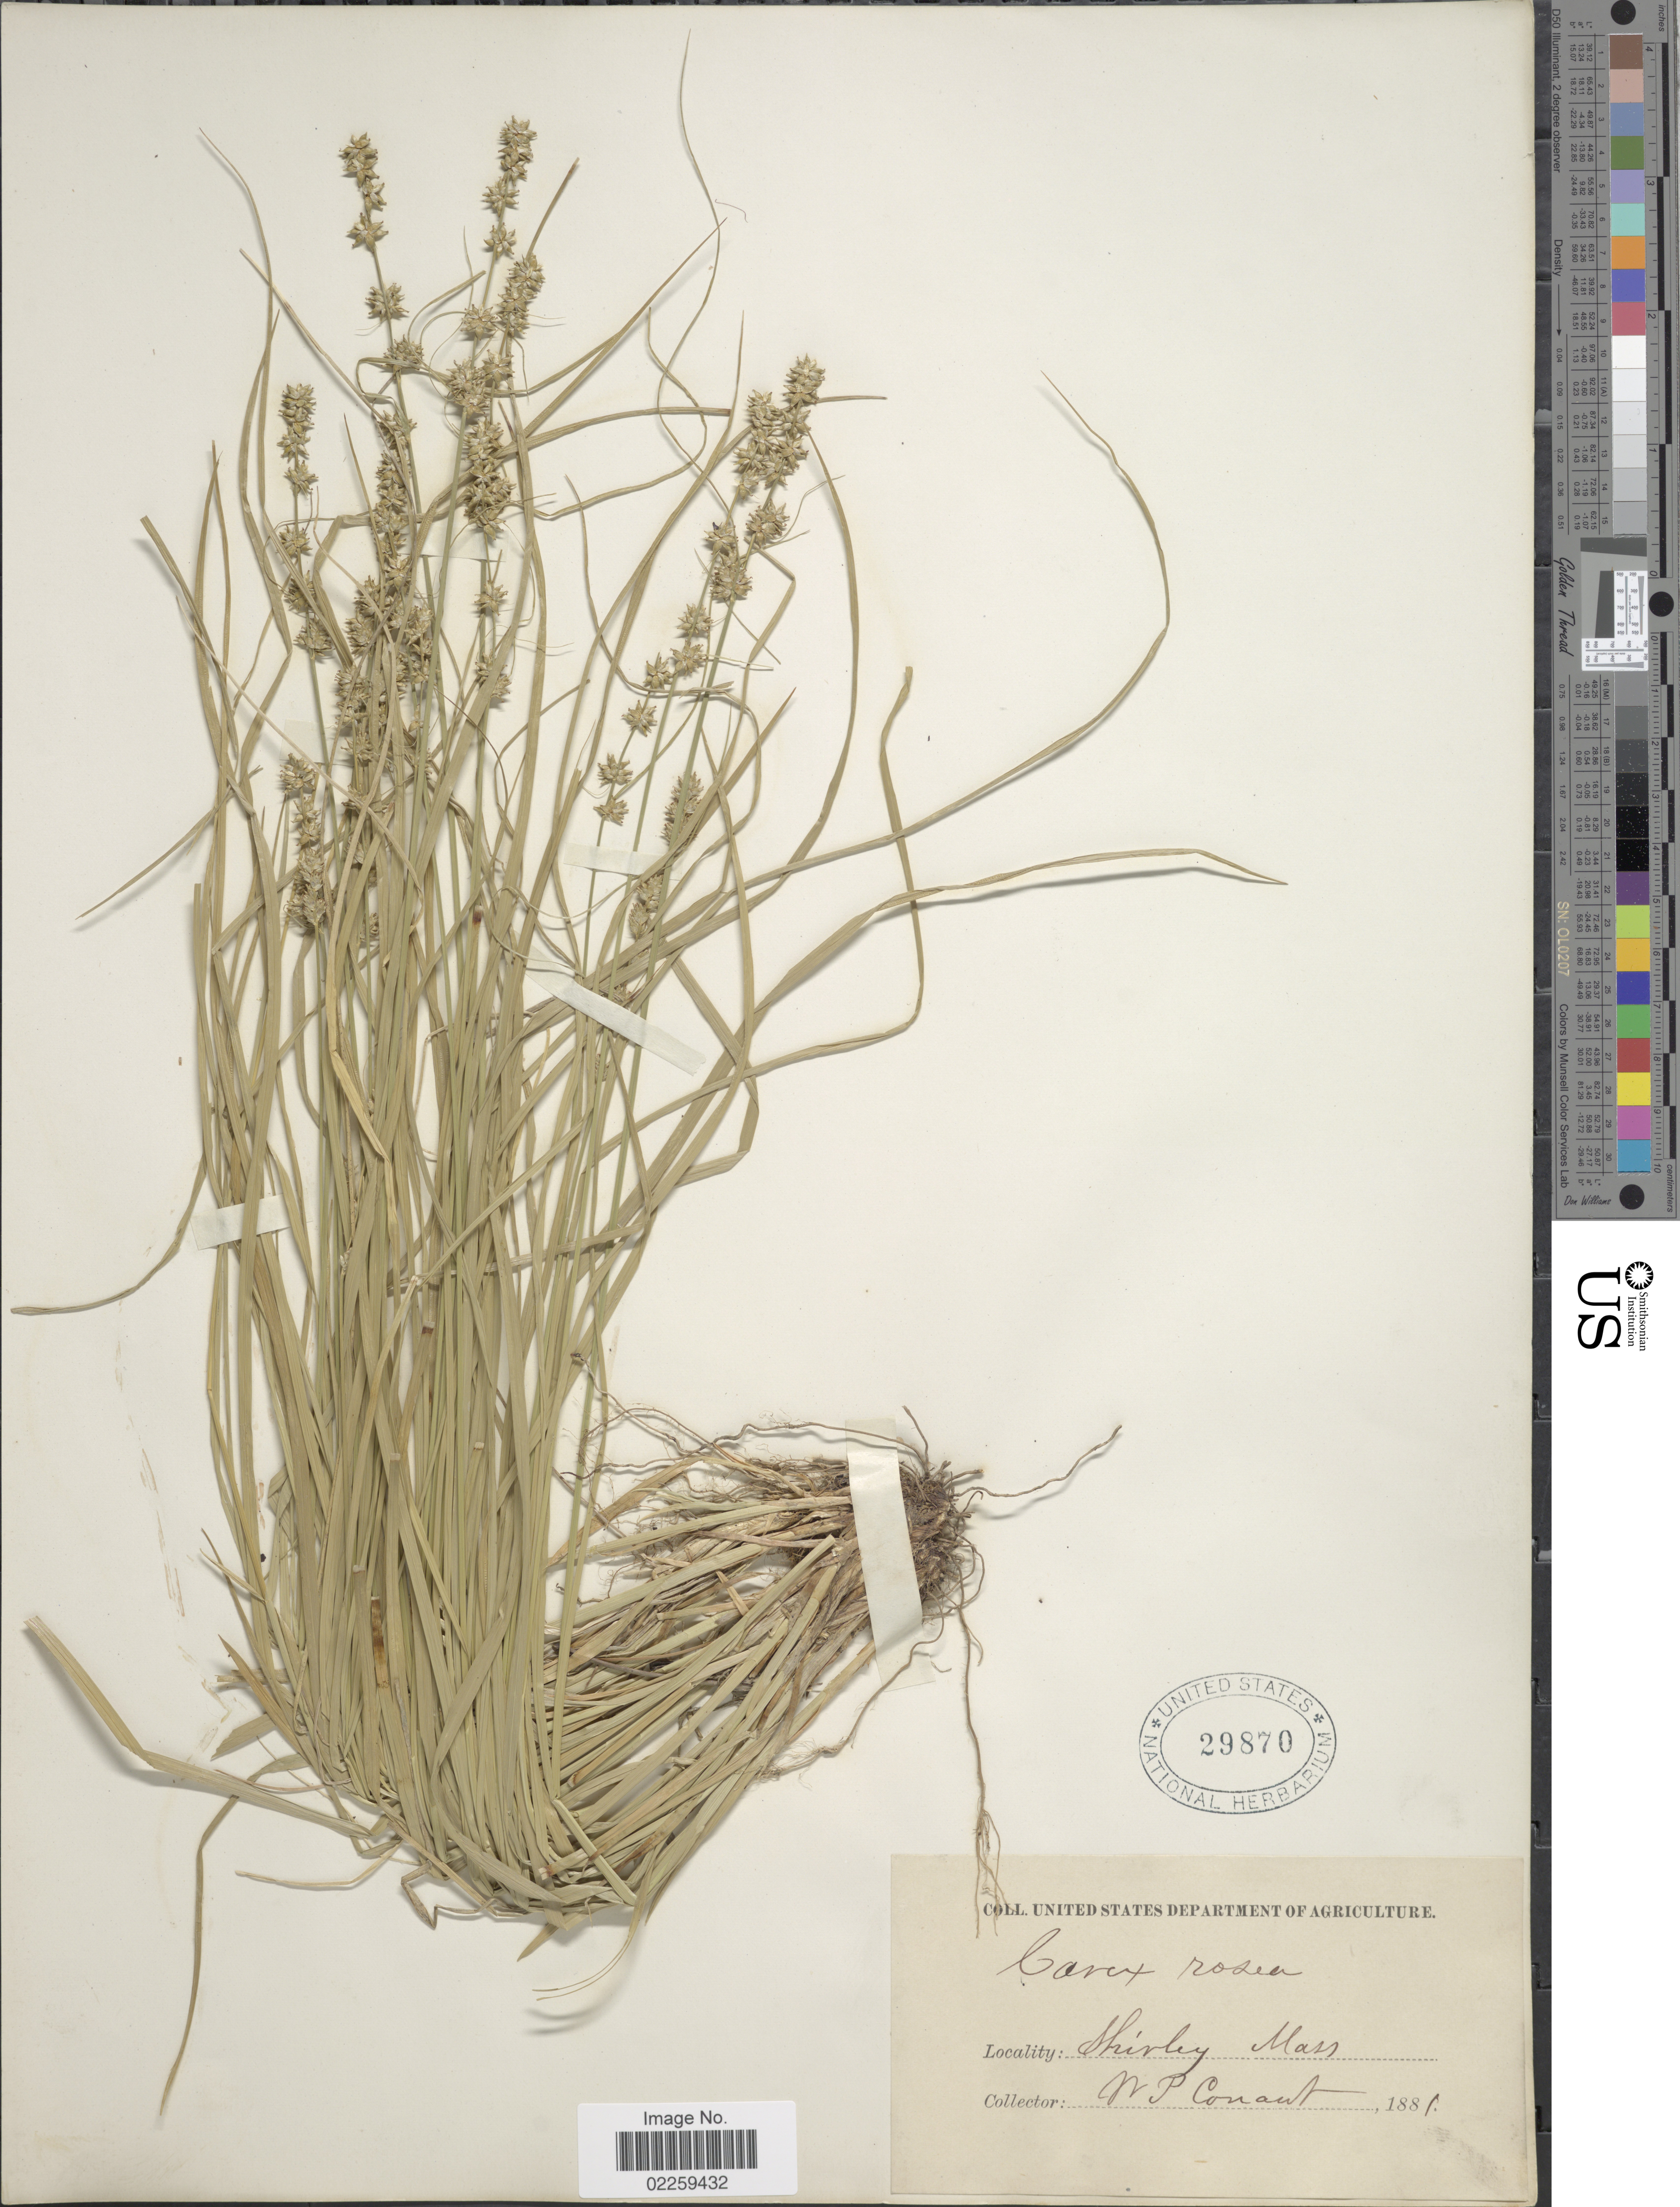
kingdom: Plantae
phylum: Tracheophyta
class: Liliopsida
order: Poales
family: Cyperaceae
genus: Carex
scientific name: Carex rosea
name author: Willd.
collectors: W. P. Conant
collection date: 1881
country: United States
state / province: Massachusetts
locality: Shirley Mass.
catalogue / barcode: US 29870